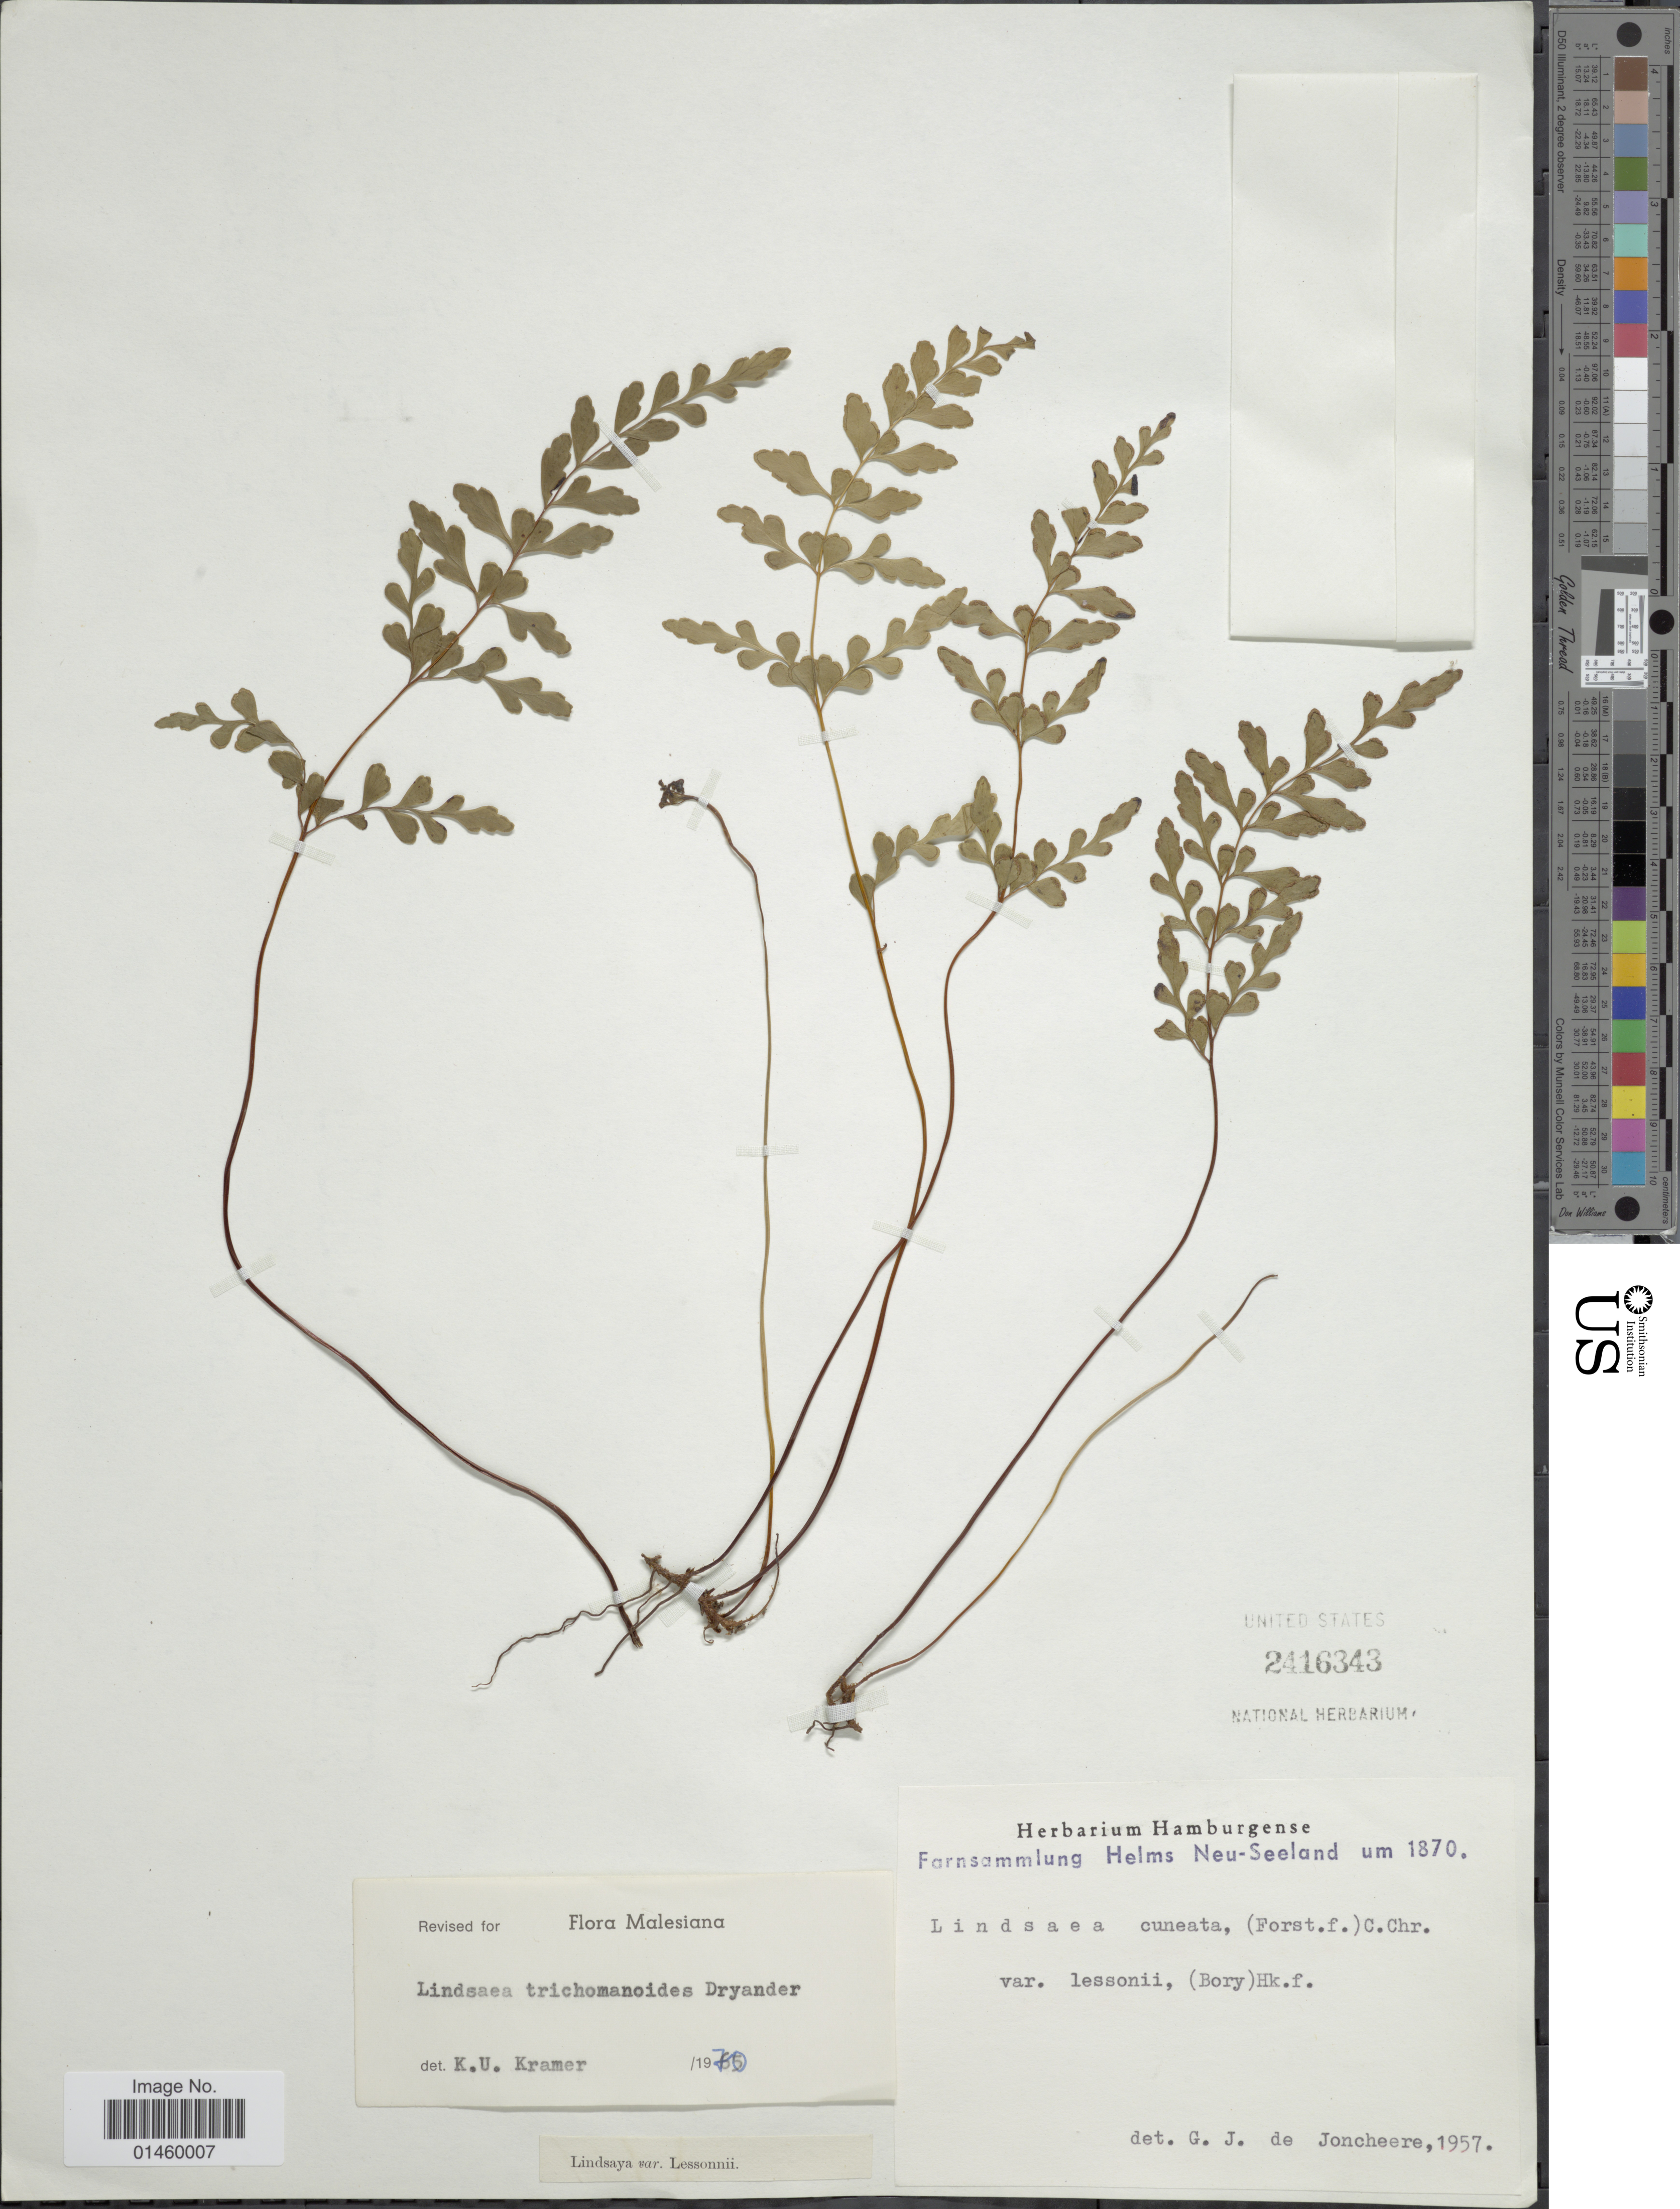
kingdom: Plantae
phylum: Tracheophyta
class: Polypodiopsida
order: Polypodiales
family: Lindsaeaceae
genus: Lindsaea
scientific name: Lindsaea trichomanoides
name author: Dryand.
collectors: Helms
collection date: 1870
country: New Zealand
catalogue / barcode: US 2416343